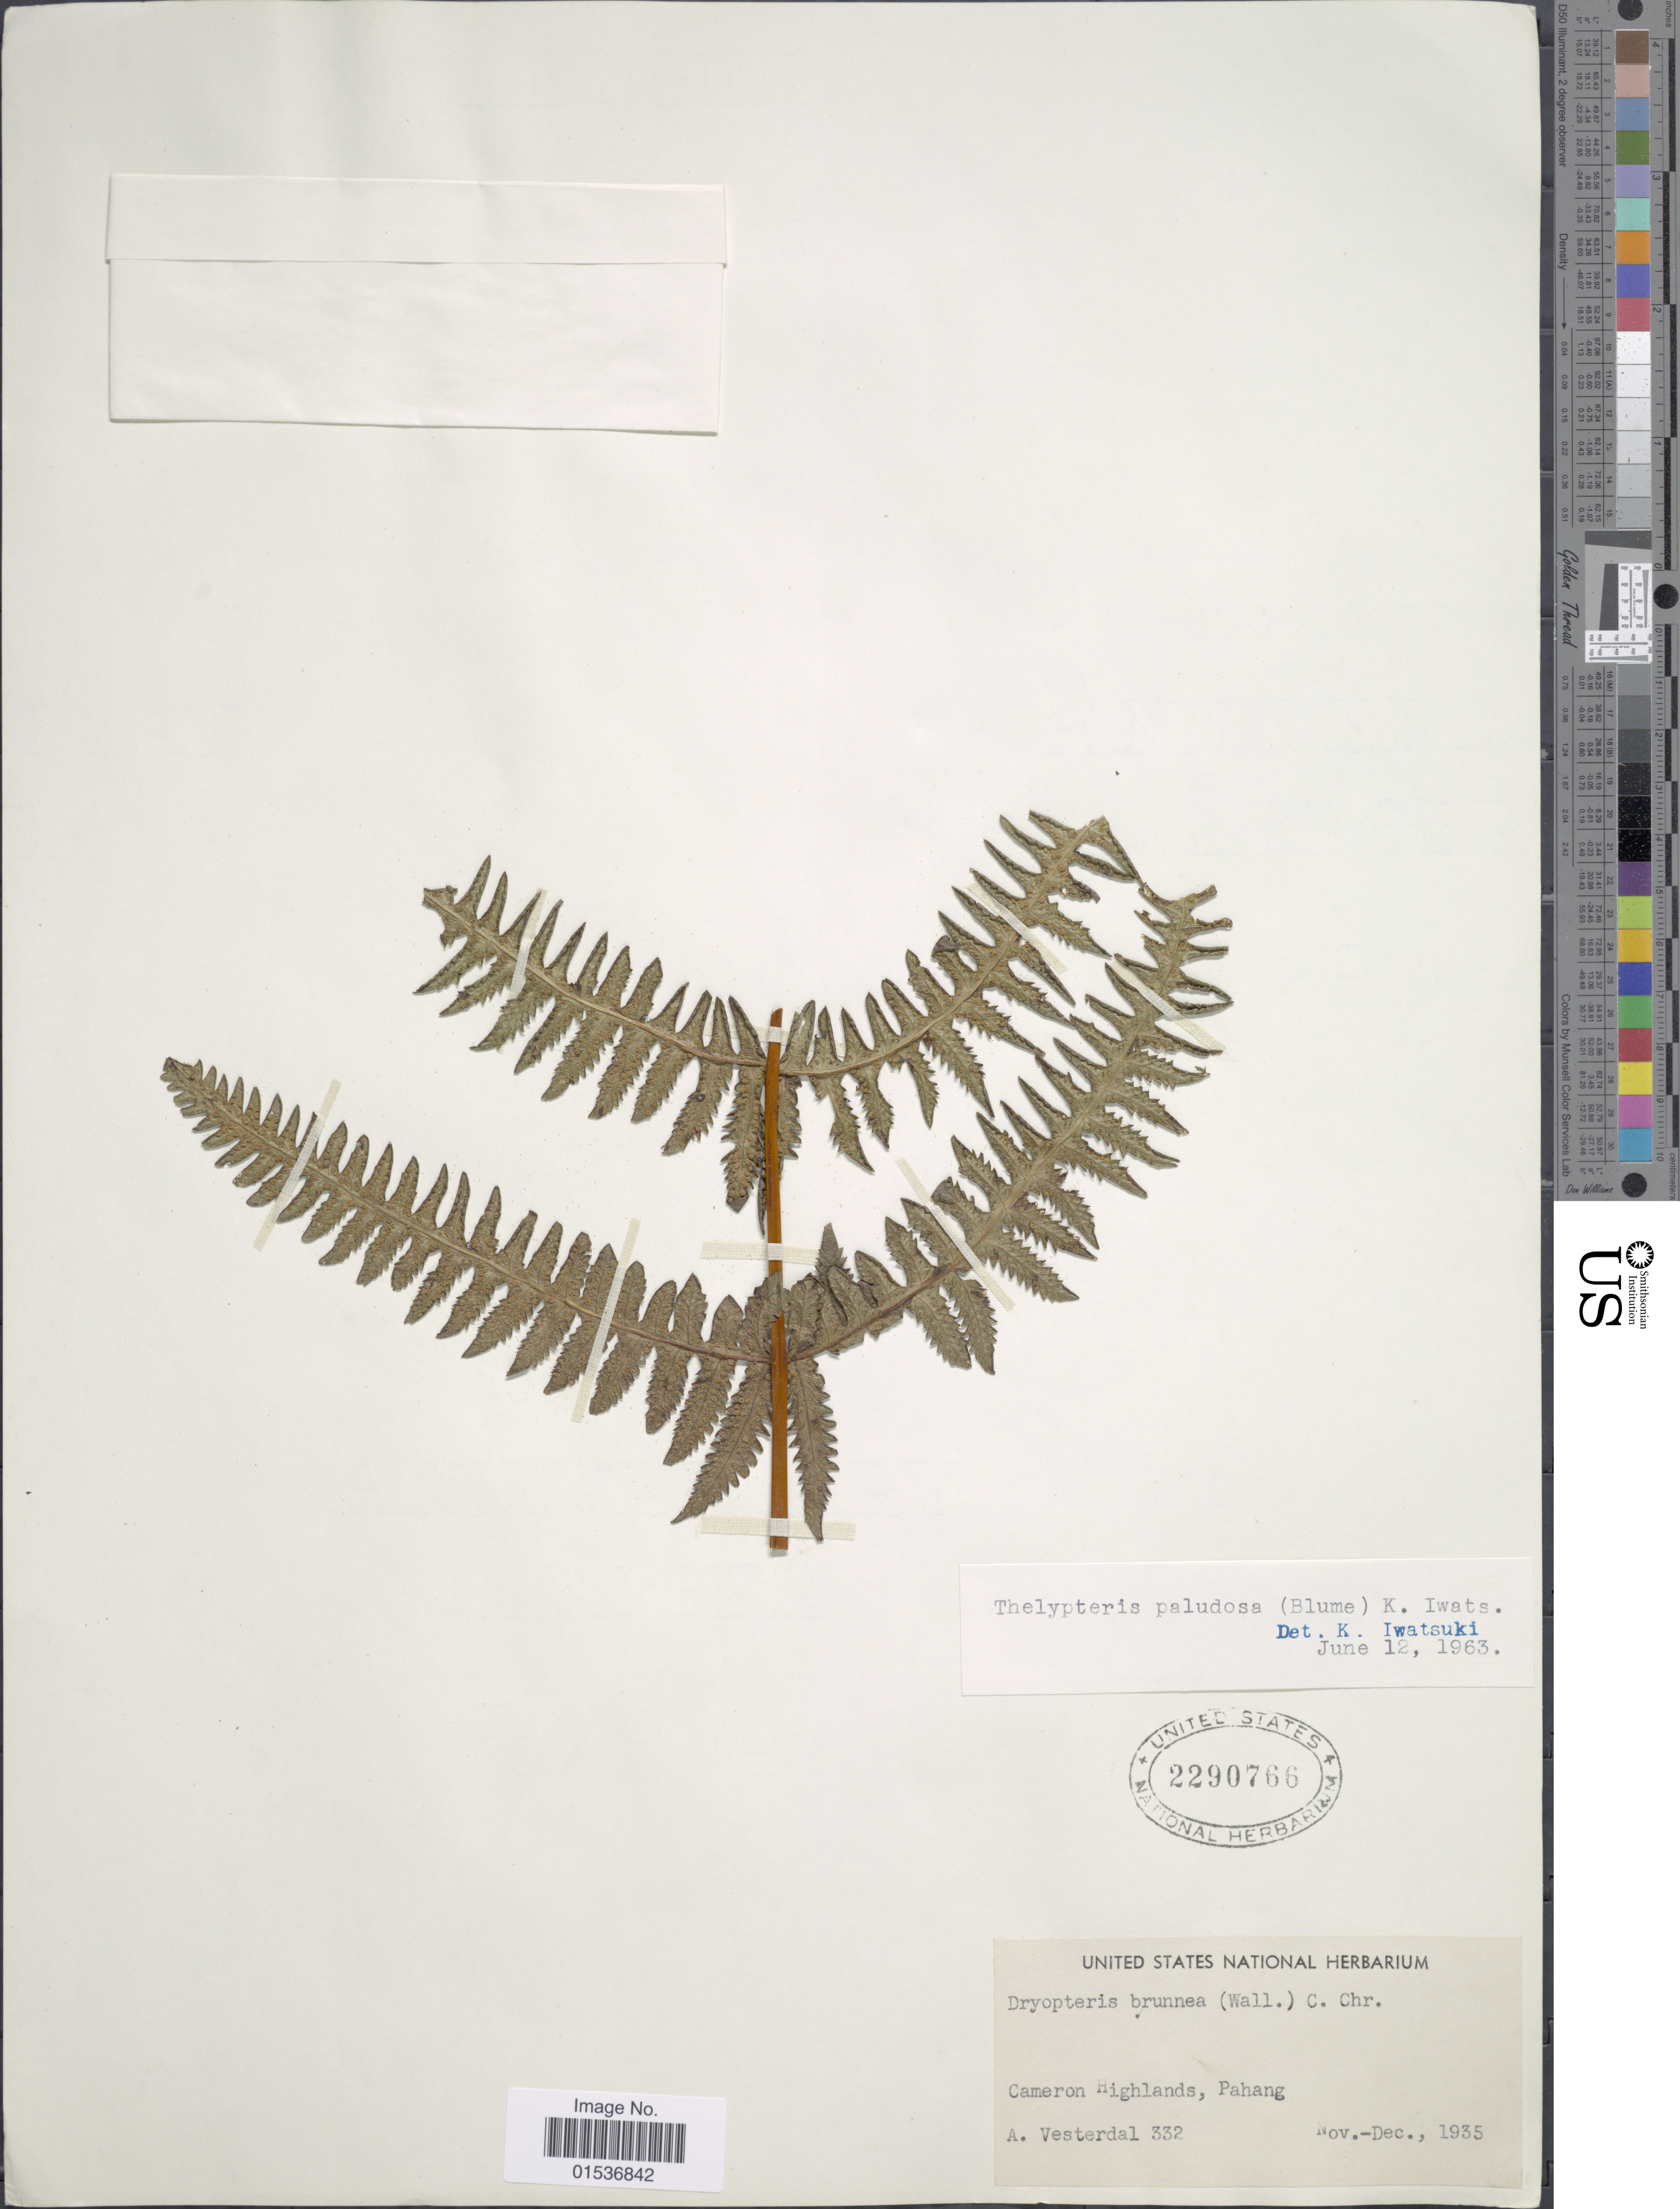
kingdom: Plantae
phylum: Tracheophyta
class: Polypodiopsida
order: Polypodiales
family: Thelypteridaceae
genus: Pseudophegopteris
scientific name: Pseudophegopteris pyrrhorachis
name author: (Kunze) Ching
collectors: A. Vesterdal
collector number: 332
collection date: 1935-11/1935-12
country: Malaysia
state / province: Pahang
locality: Cameron Highlands, Pahang.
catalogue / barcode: US 2290766